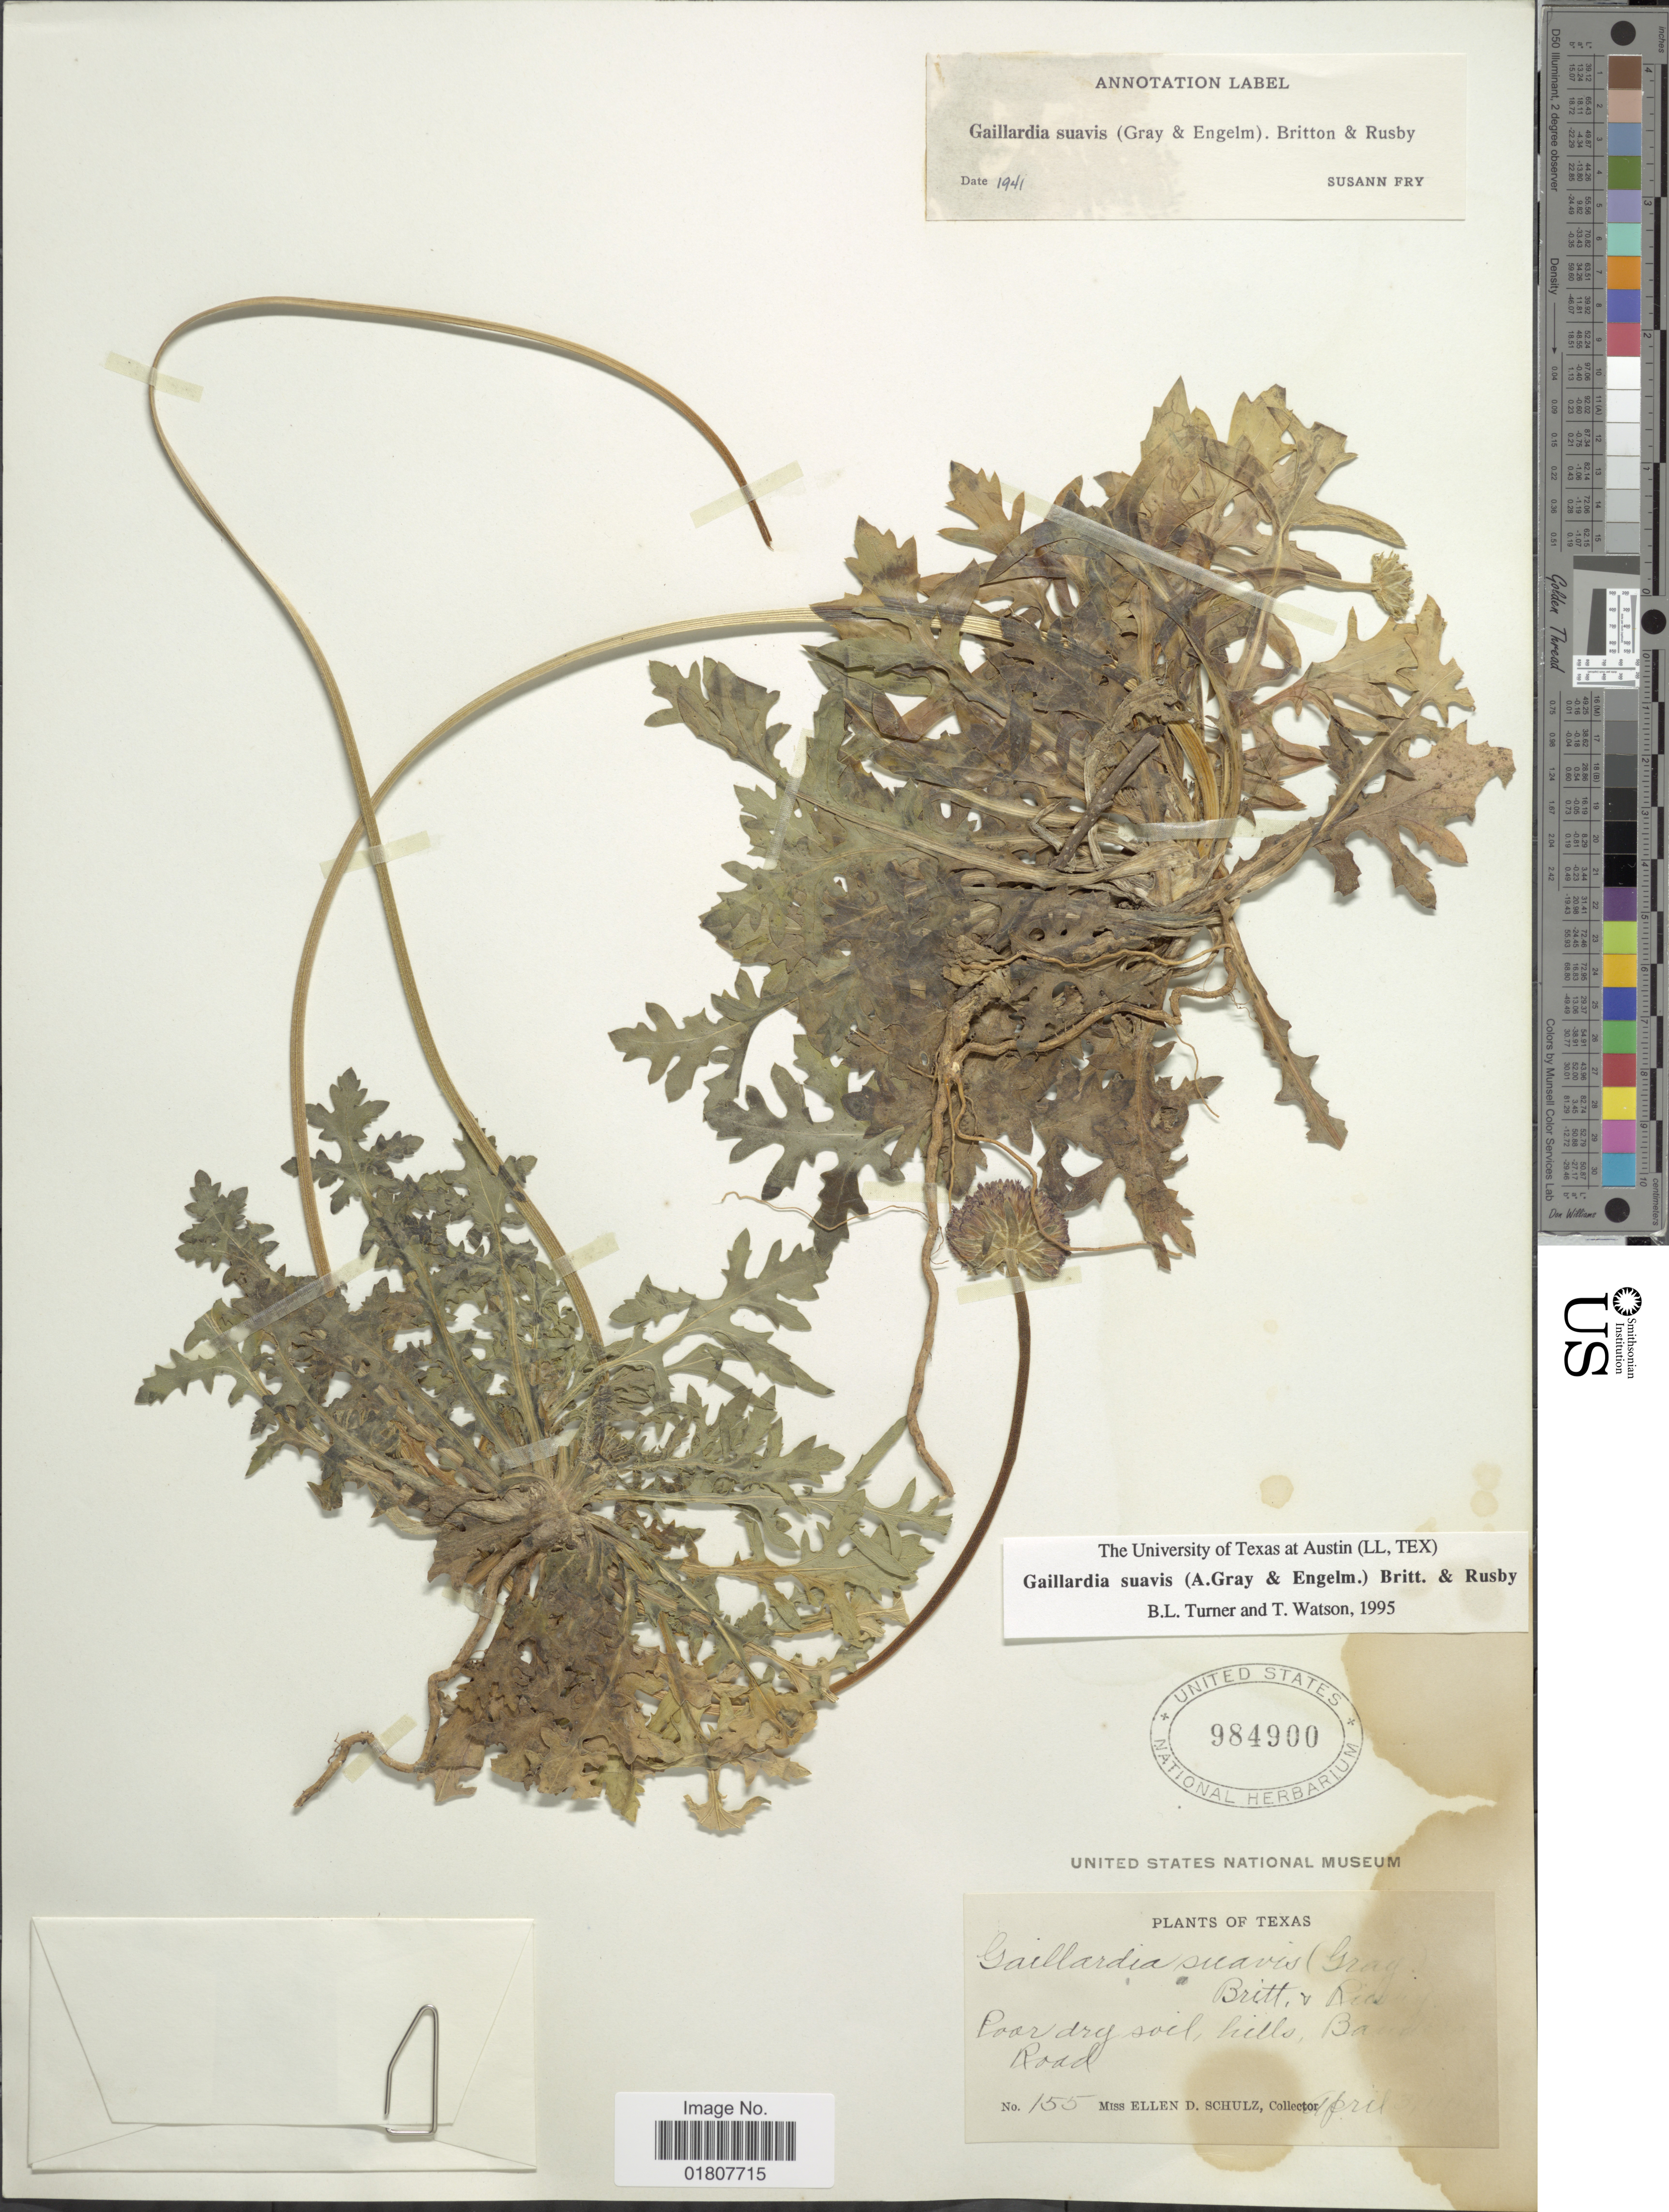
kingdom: Plantae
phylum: Tracheophyta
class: Magnoliopsida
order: Asterales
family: Asteraceae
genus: Gaillardia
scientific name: Gaillardia suavis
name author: (A. Gray & Engelm.) Britton & Rusby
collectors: E. D. Schulz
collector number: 155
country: United States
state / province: Texas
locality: Hills, Bandera Road.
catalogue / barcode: US 984900